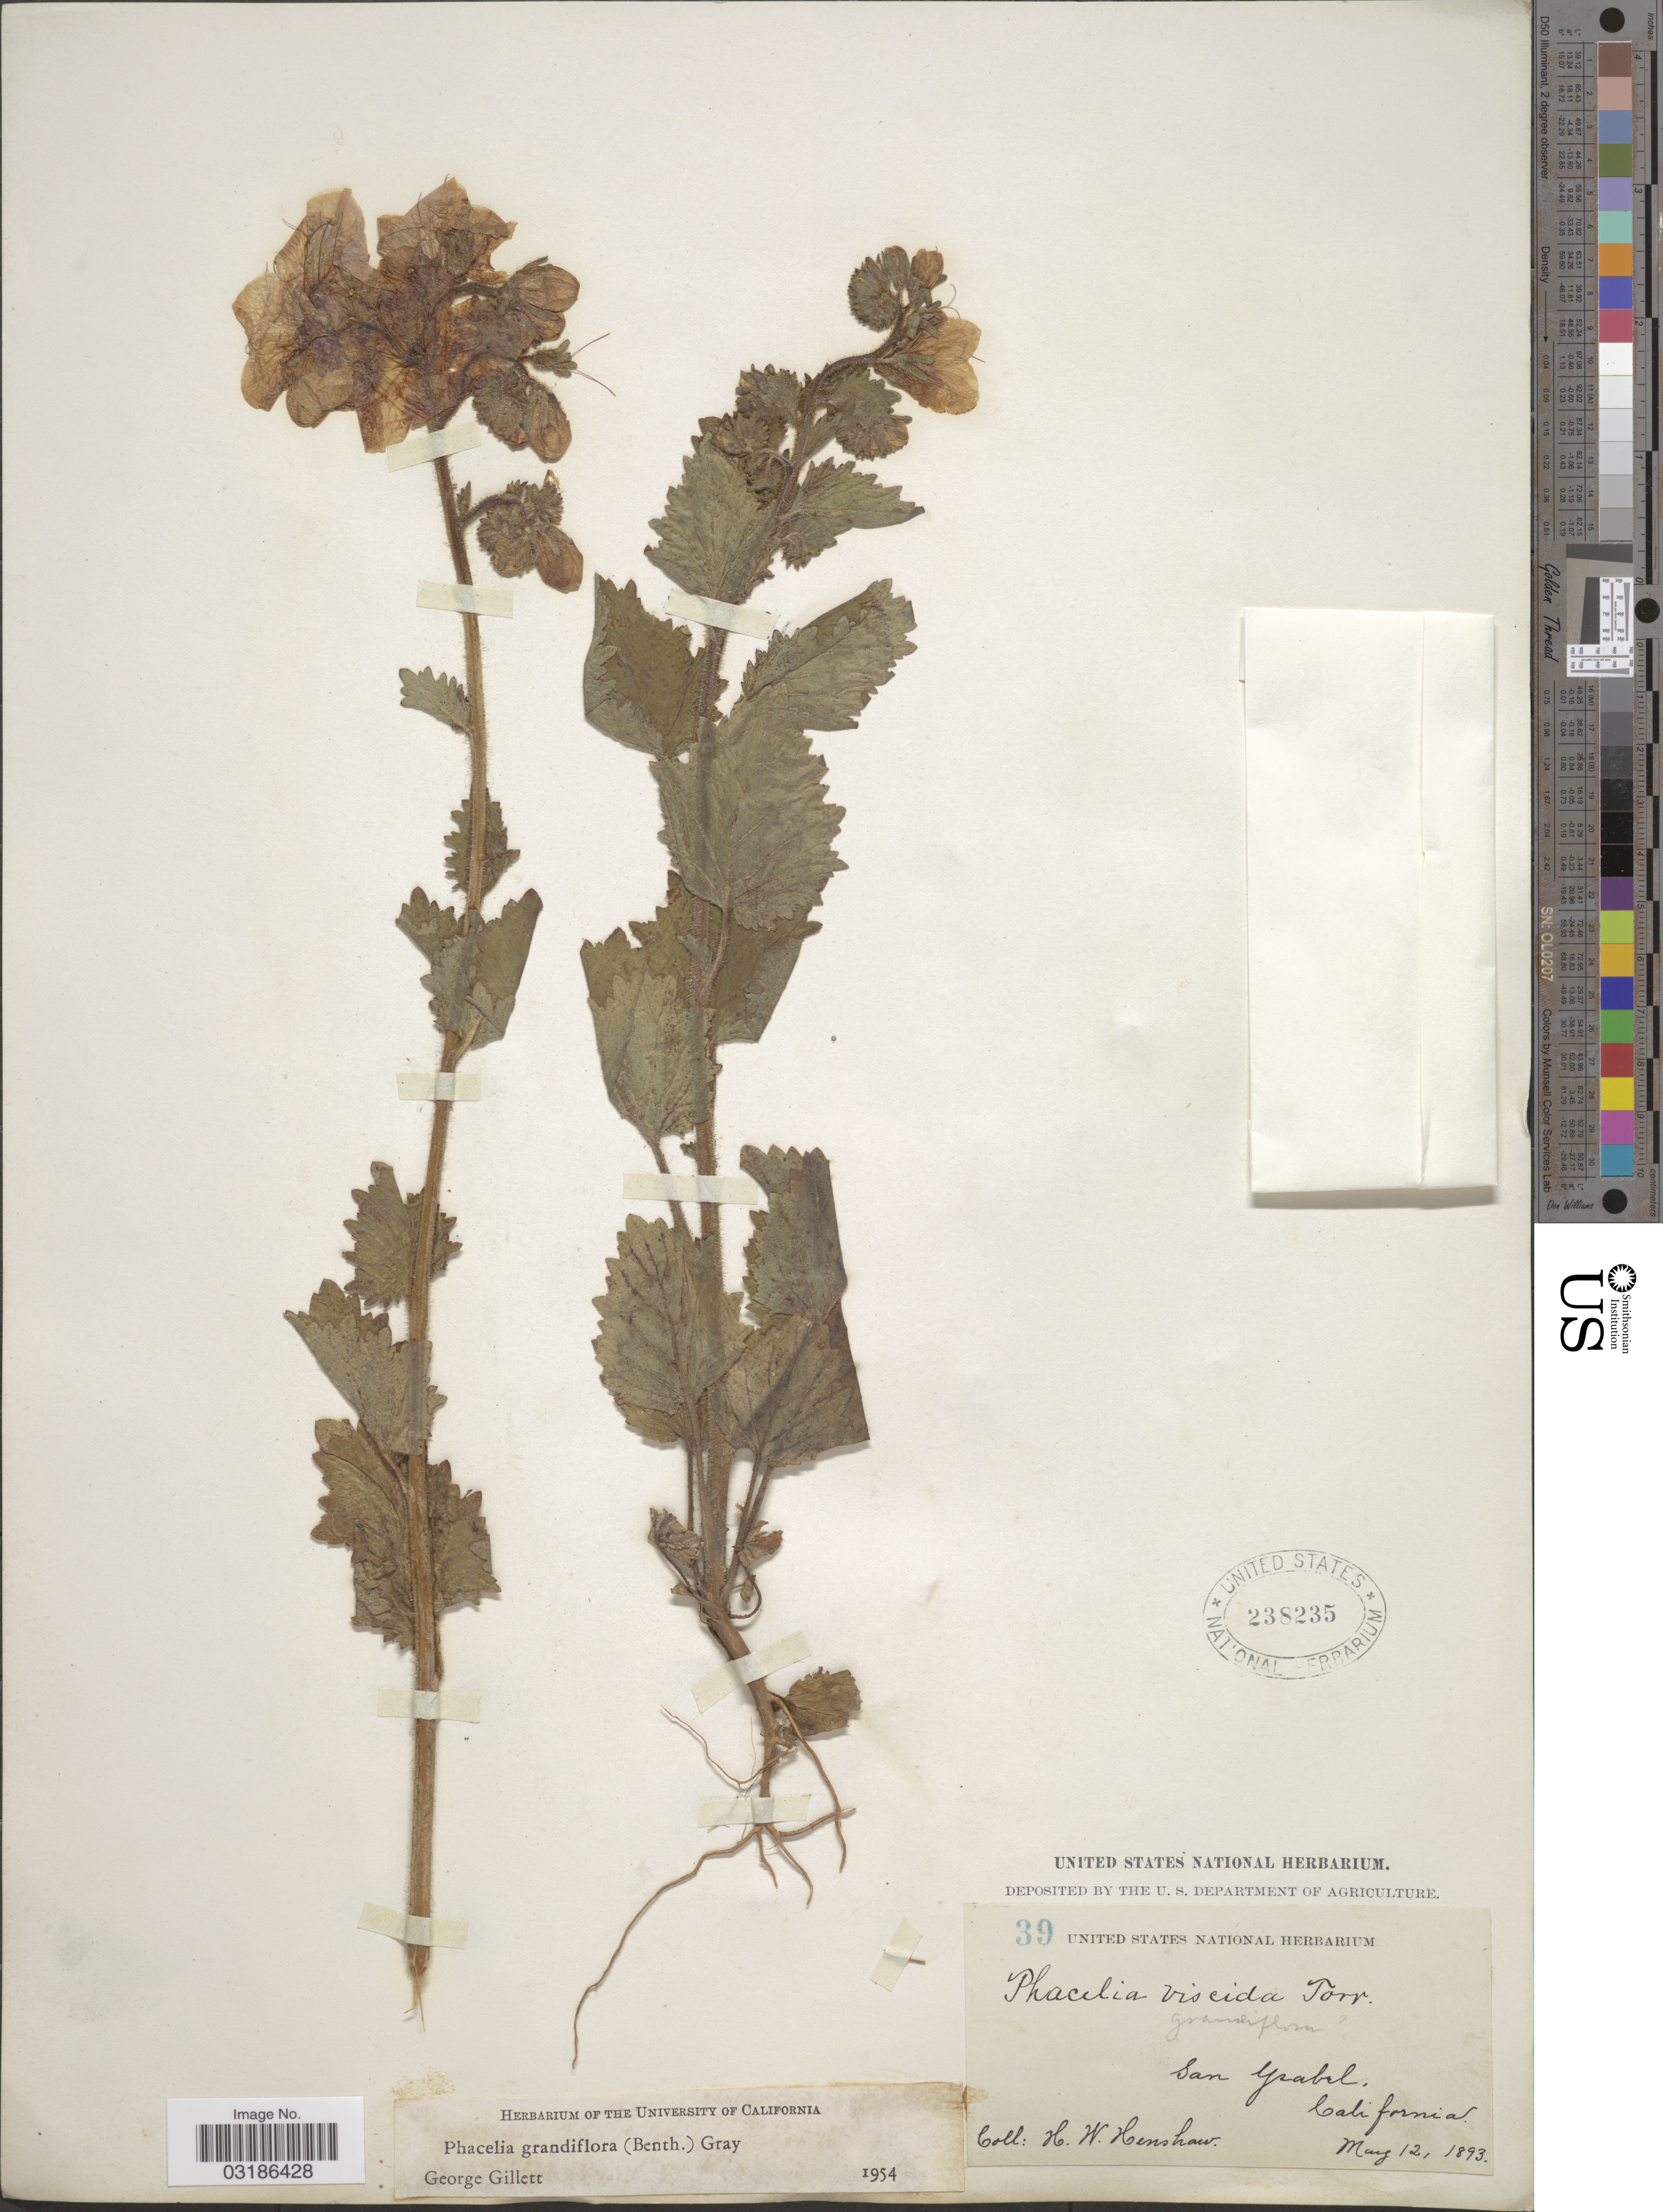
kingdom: Plantae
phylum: Tracheophyta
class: Magnoliopsida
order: Boraginales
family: Hydrophyllaceae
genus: Phacelia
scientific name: Phacelia grandiflora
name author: (Benth.) A. Gray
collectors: H. Henshaw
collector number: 39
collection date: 1893-05-12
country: United States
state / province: California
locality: San Ysabel.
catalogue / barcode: US 238235